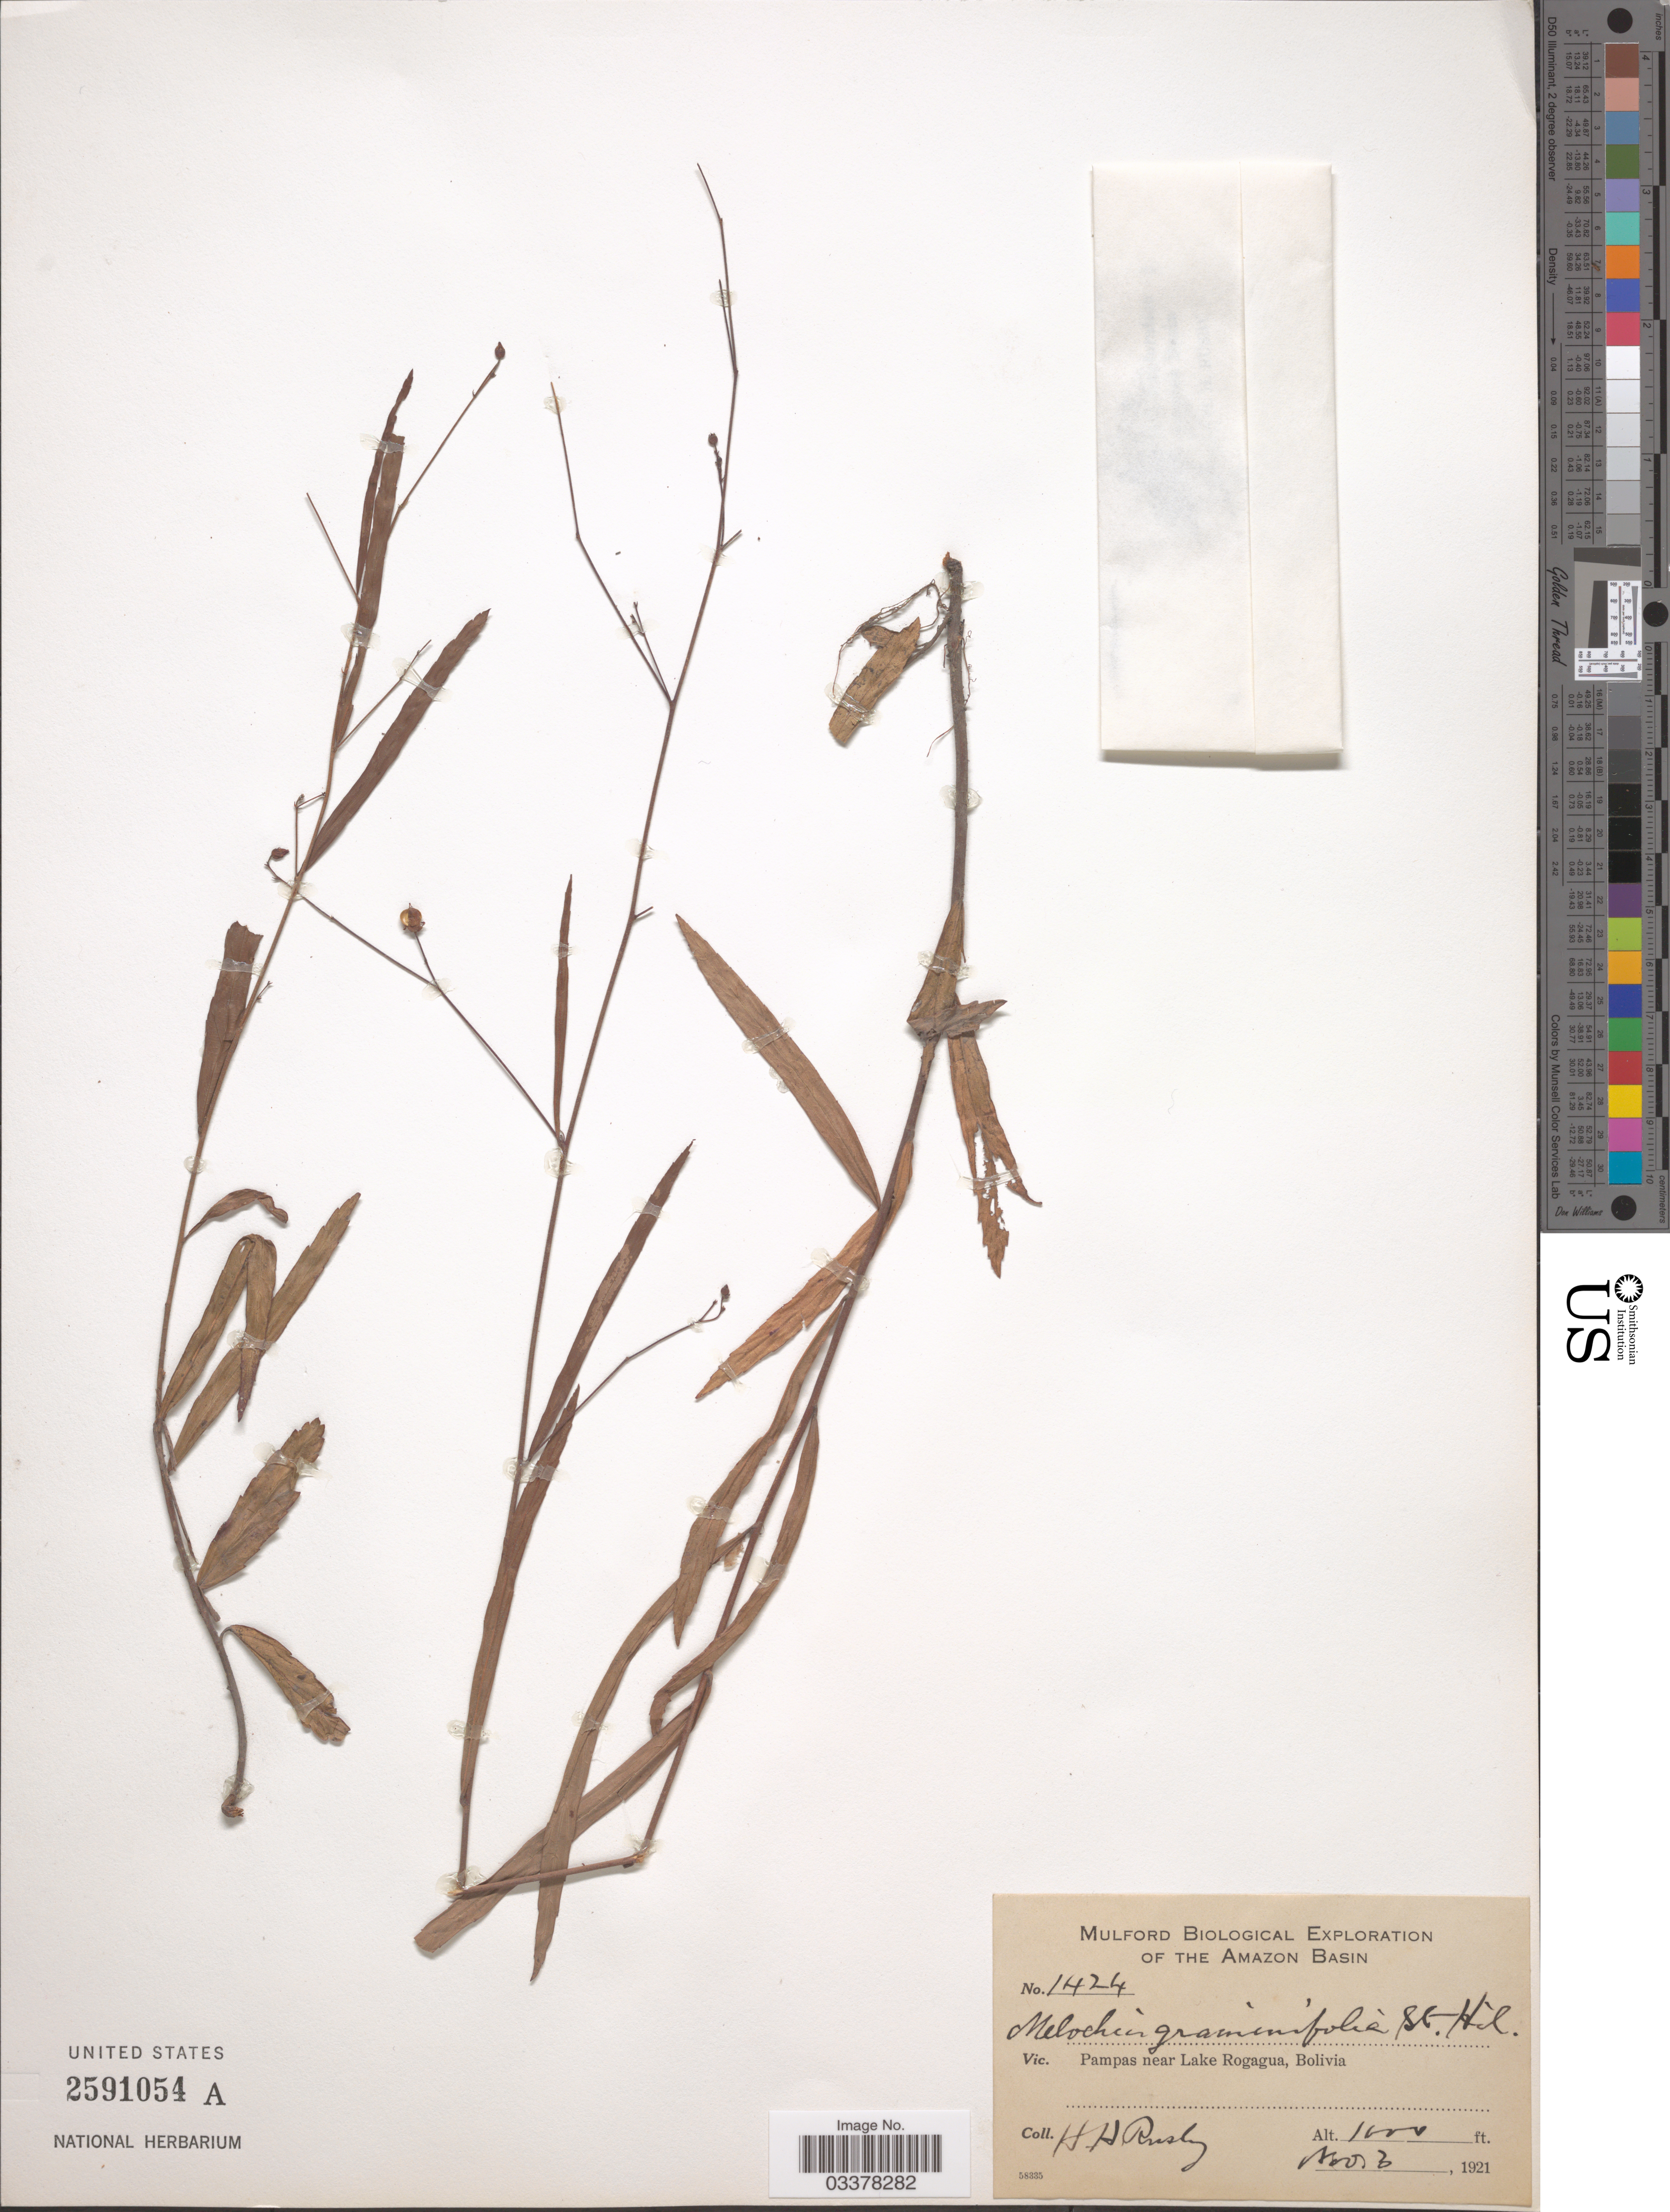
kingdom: Plantae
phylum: Tracheophyta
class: Magnoliopsida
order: Malvales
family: Malvaceae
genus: Melochia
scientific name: Melochia graminifolia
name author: A. St.-Hil.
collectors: H. H. Rusby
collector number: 1424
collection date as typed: Nov. 3, 1921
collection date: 1921-11-03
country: Bolivia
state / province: Beni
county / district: José Ballivián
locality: Pampas near Lake Rogagua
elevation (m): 305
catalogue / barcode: US 2591054